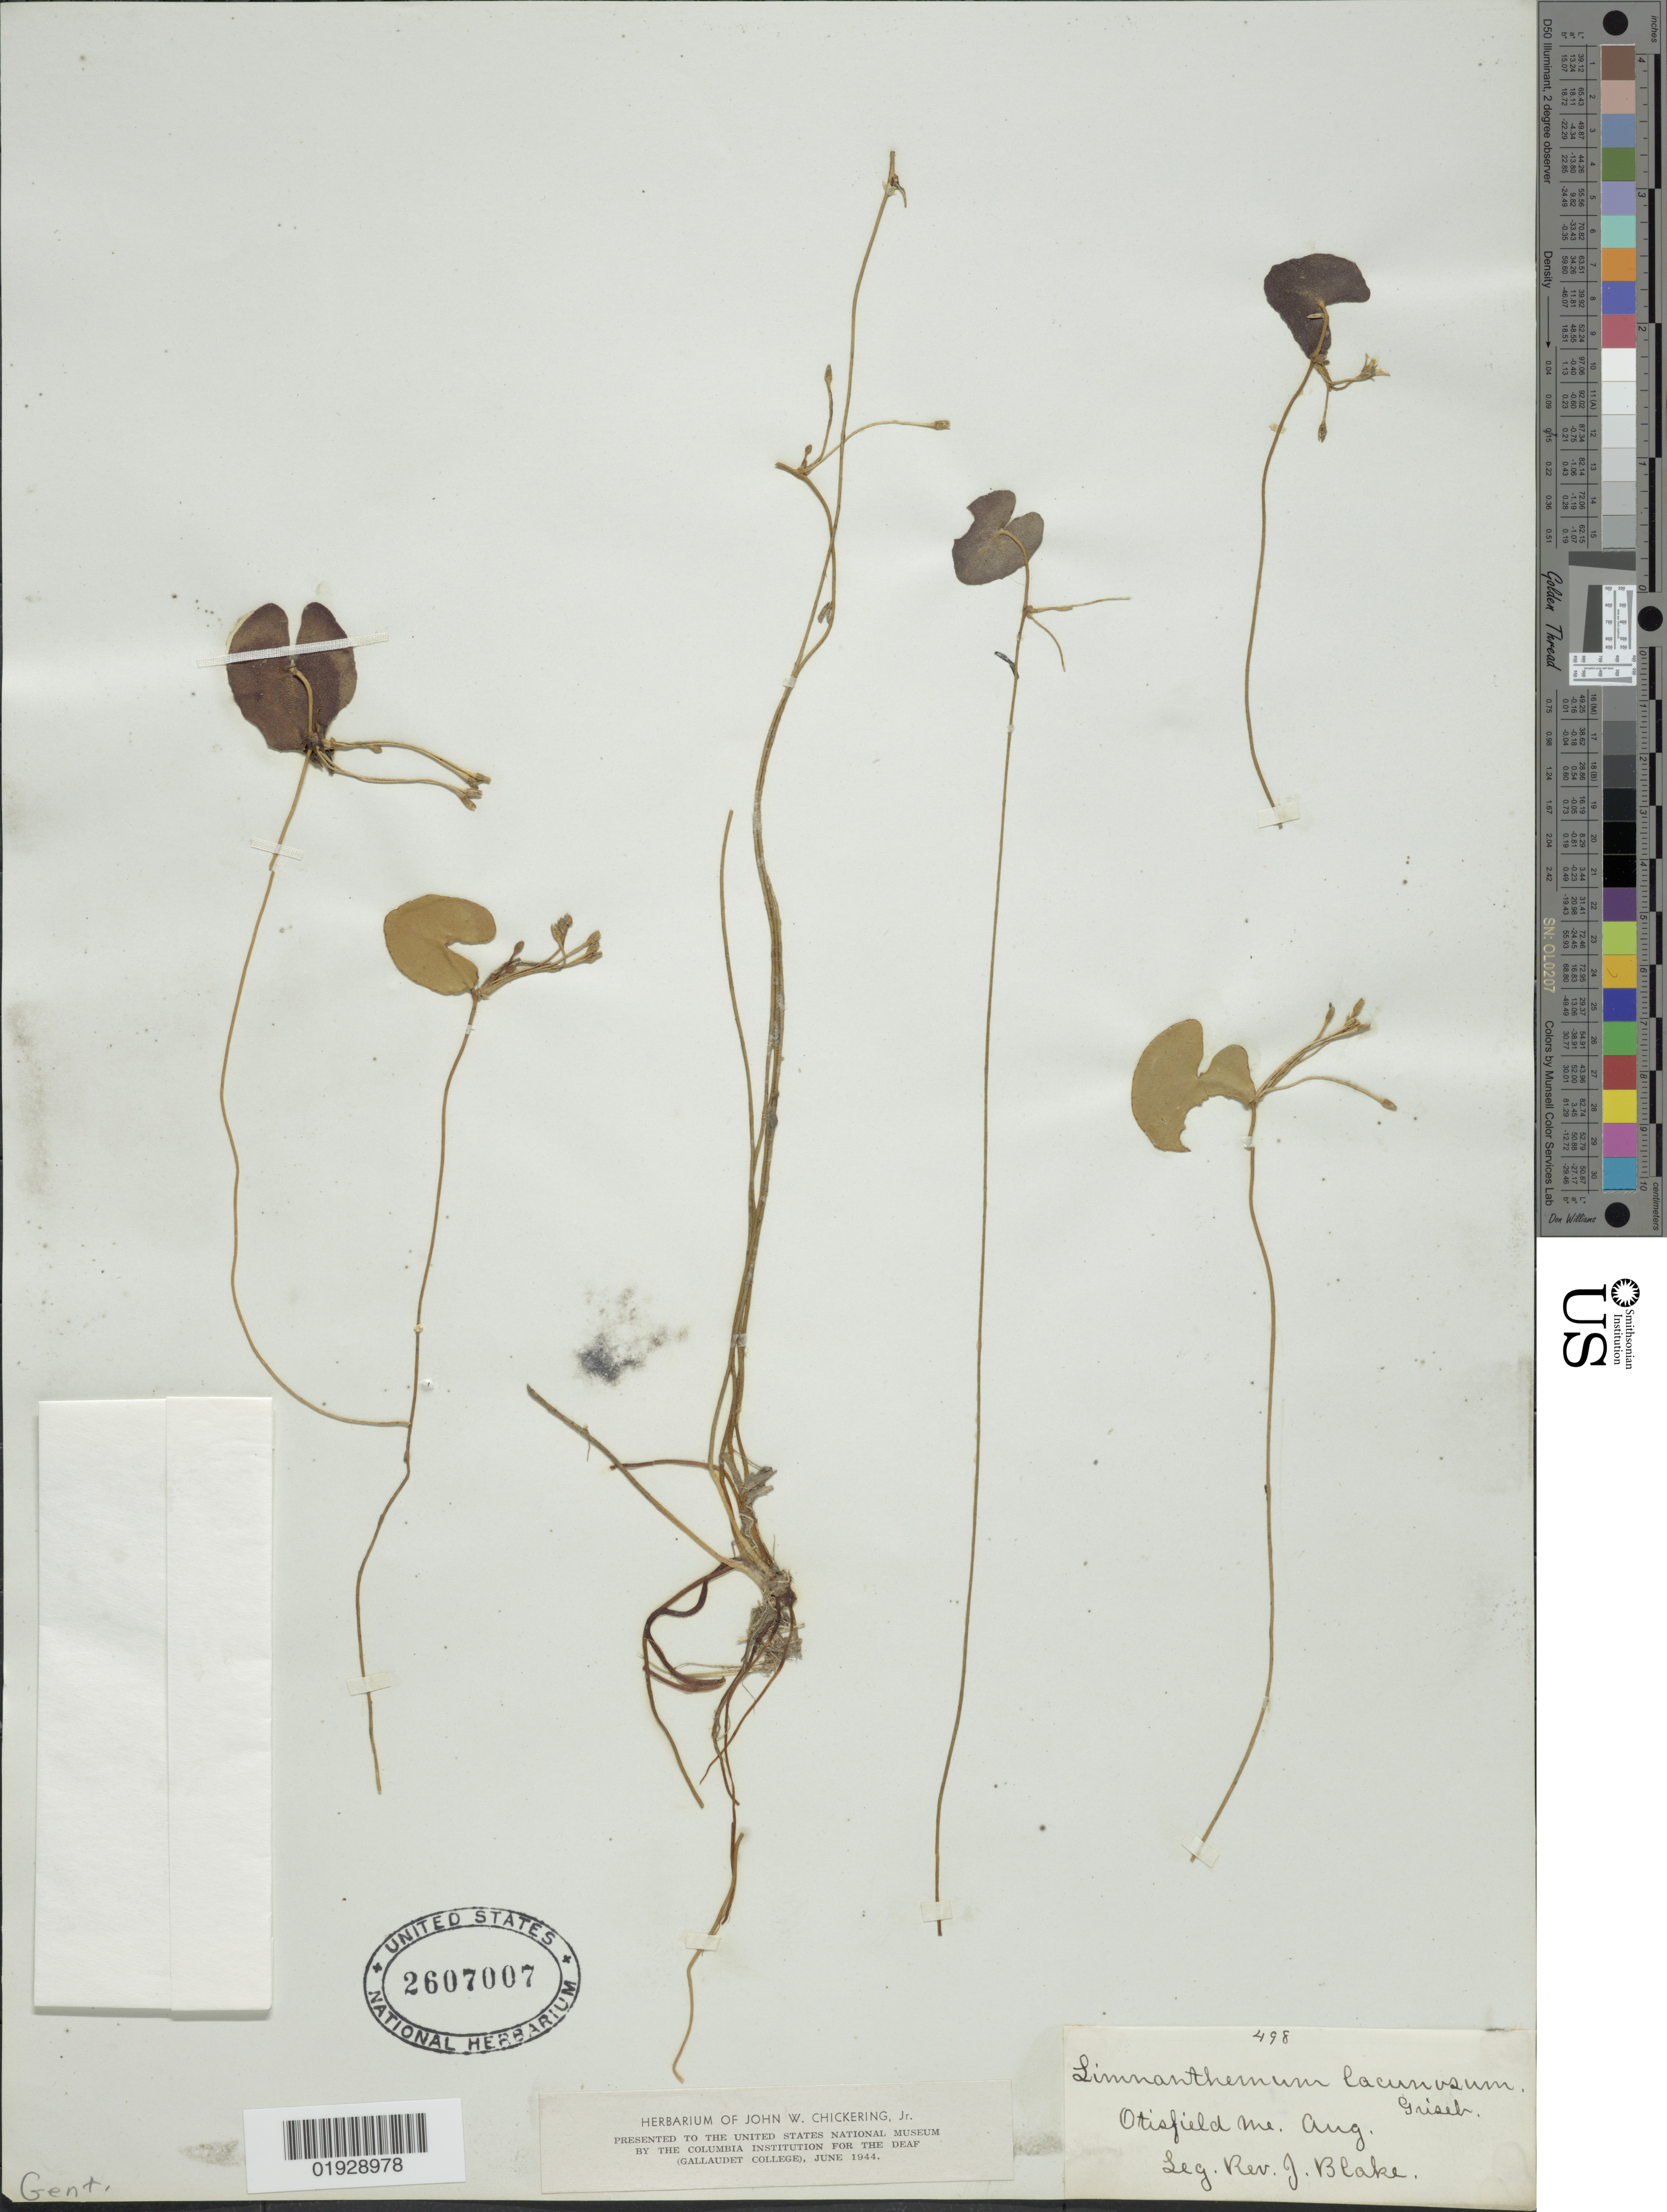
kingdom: Plantae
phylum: Tracheophyta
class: Magnoliopsida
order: Asterales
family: Menyanthaceae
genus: Nymphoides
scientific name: Nymphoides lacunosum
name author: Fernald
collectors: J. Blake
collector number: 498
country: United States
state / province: Maine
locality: Otisfield Me.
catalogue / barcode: US 2607007